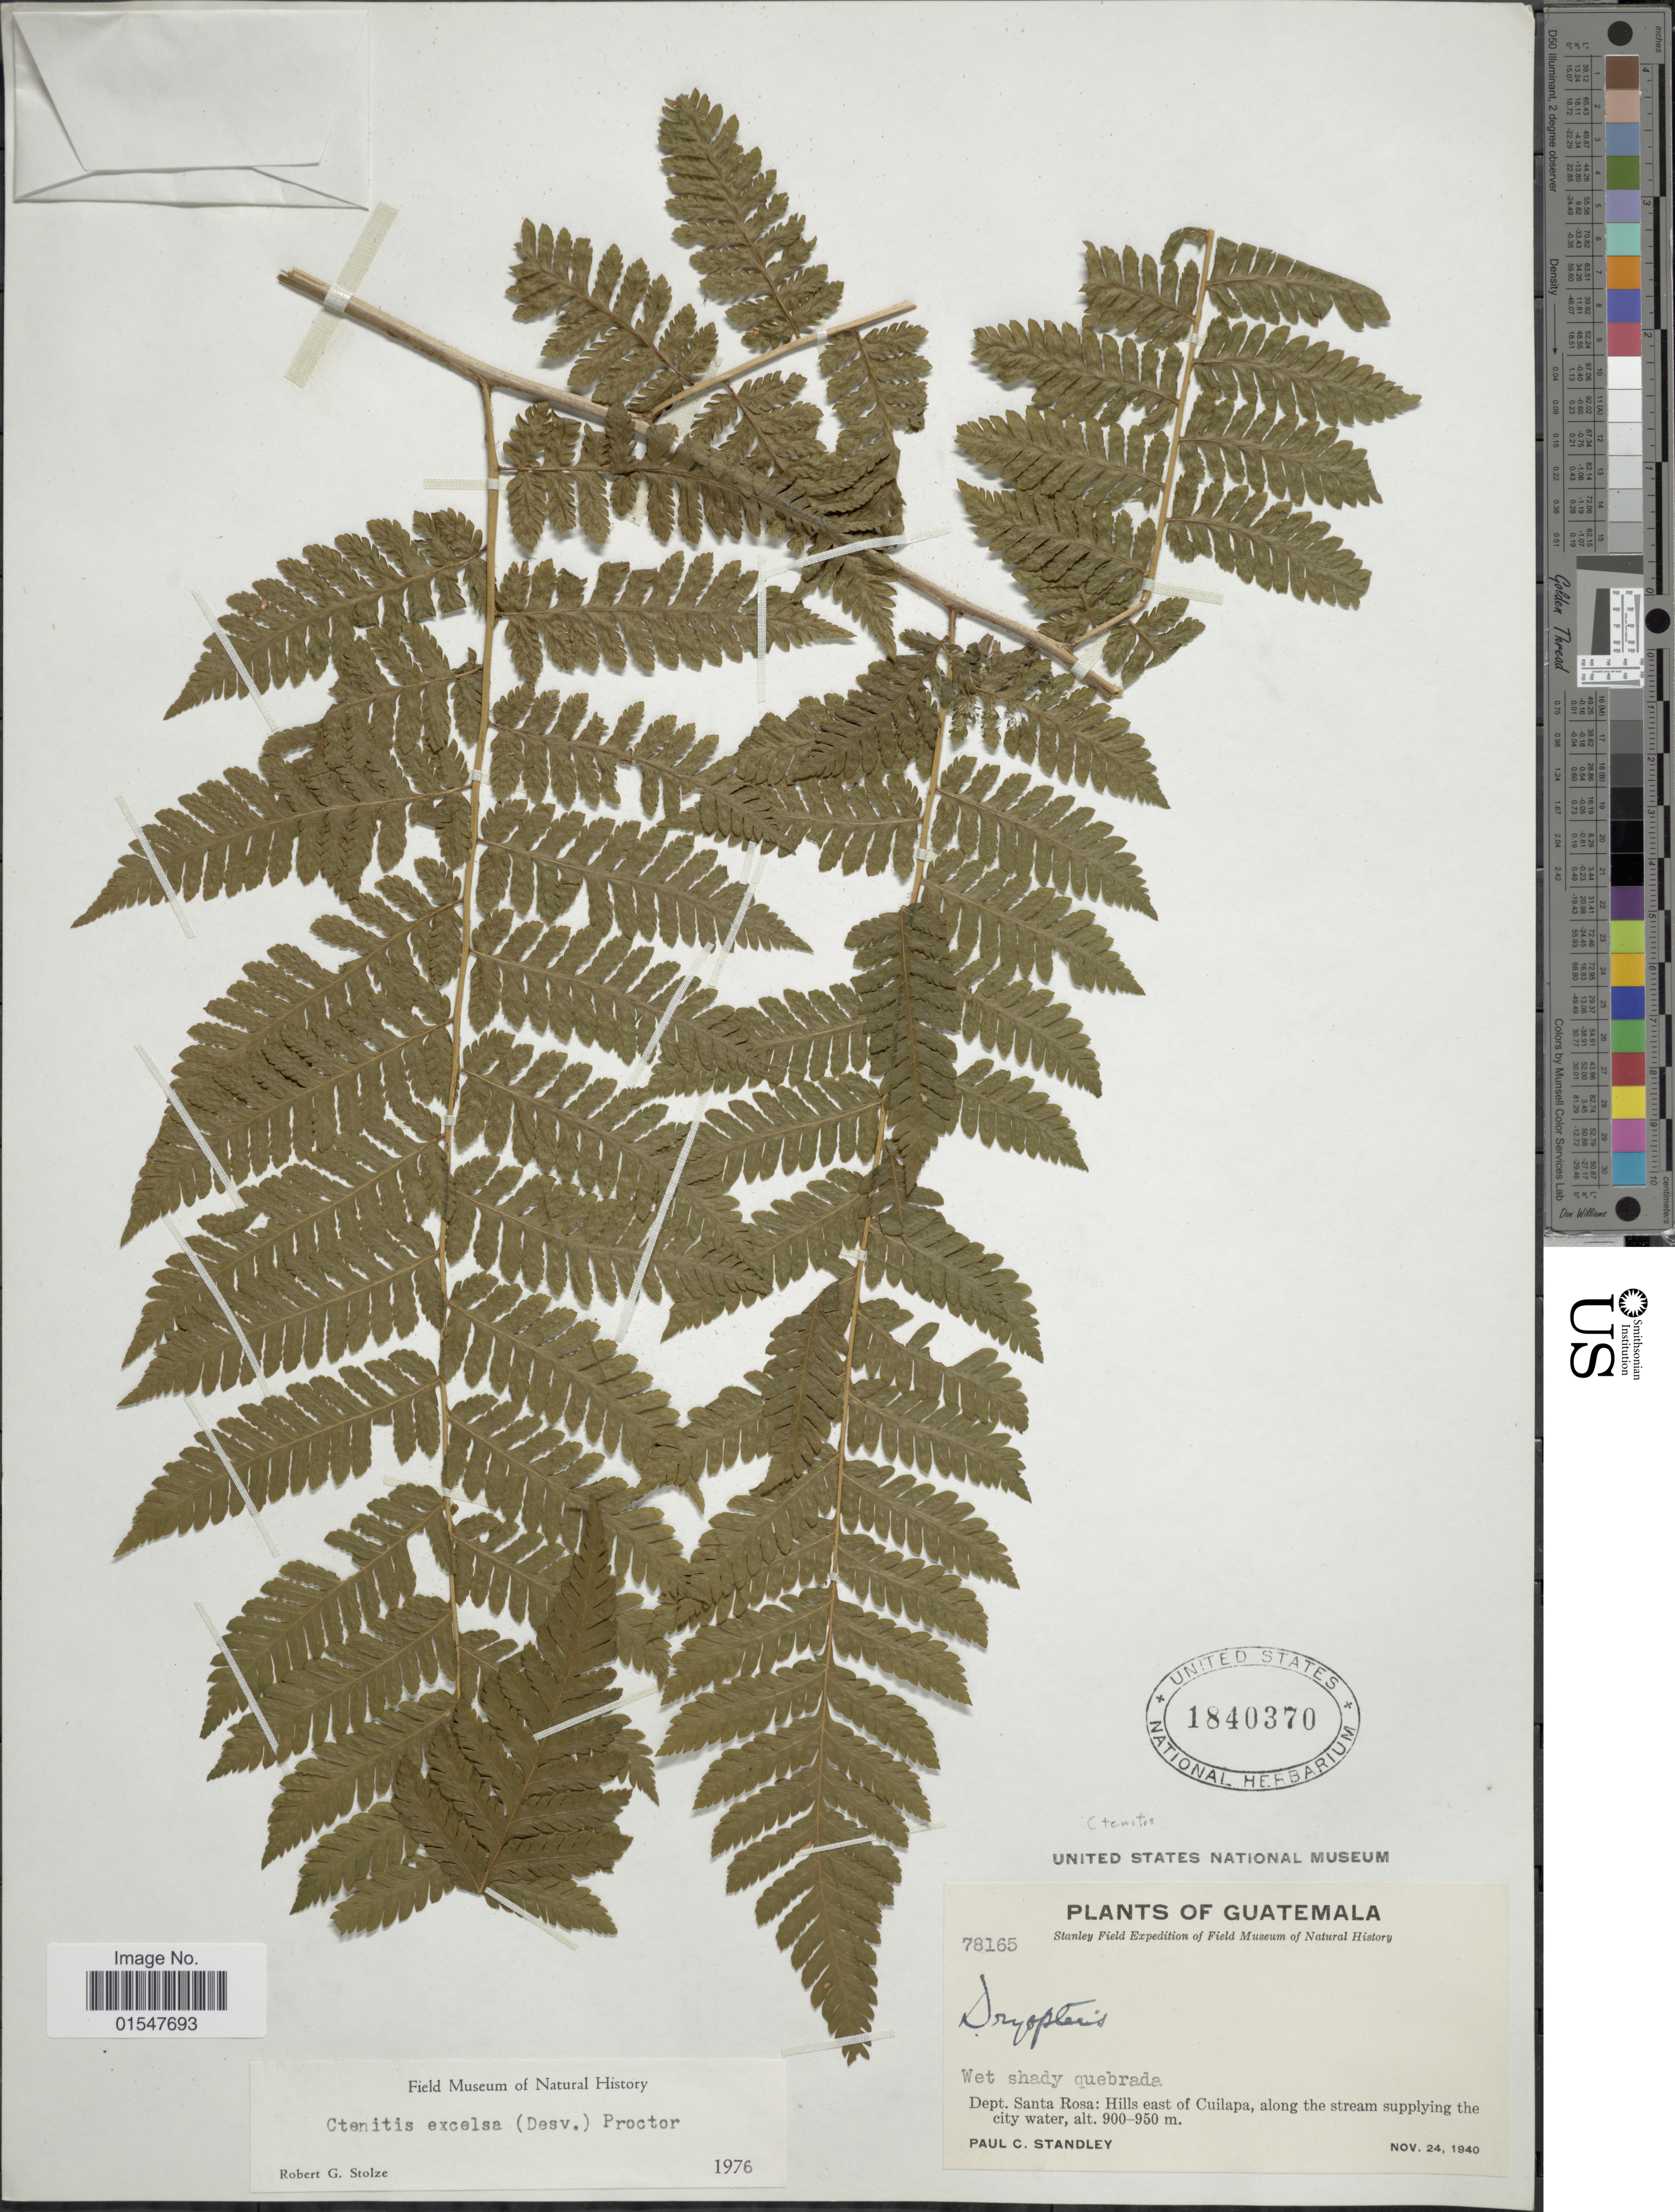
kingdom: Plantae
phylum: Tracheophyta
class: Polypodiopsida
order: Polypodiales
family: Dryopteridaceae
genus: Ctenitis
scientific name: Ctenitis excelsa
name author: (Desv.) Proctor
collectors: P. C. Standley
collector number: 78165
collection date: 1940-11-24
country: Guatemala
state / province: Santa Rosa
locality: Dept. Santa Rosa: Hills east of Cuilapa, along the stream supplying the city water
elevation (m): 900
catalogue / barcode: US 1840370